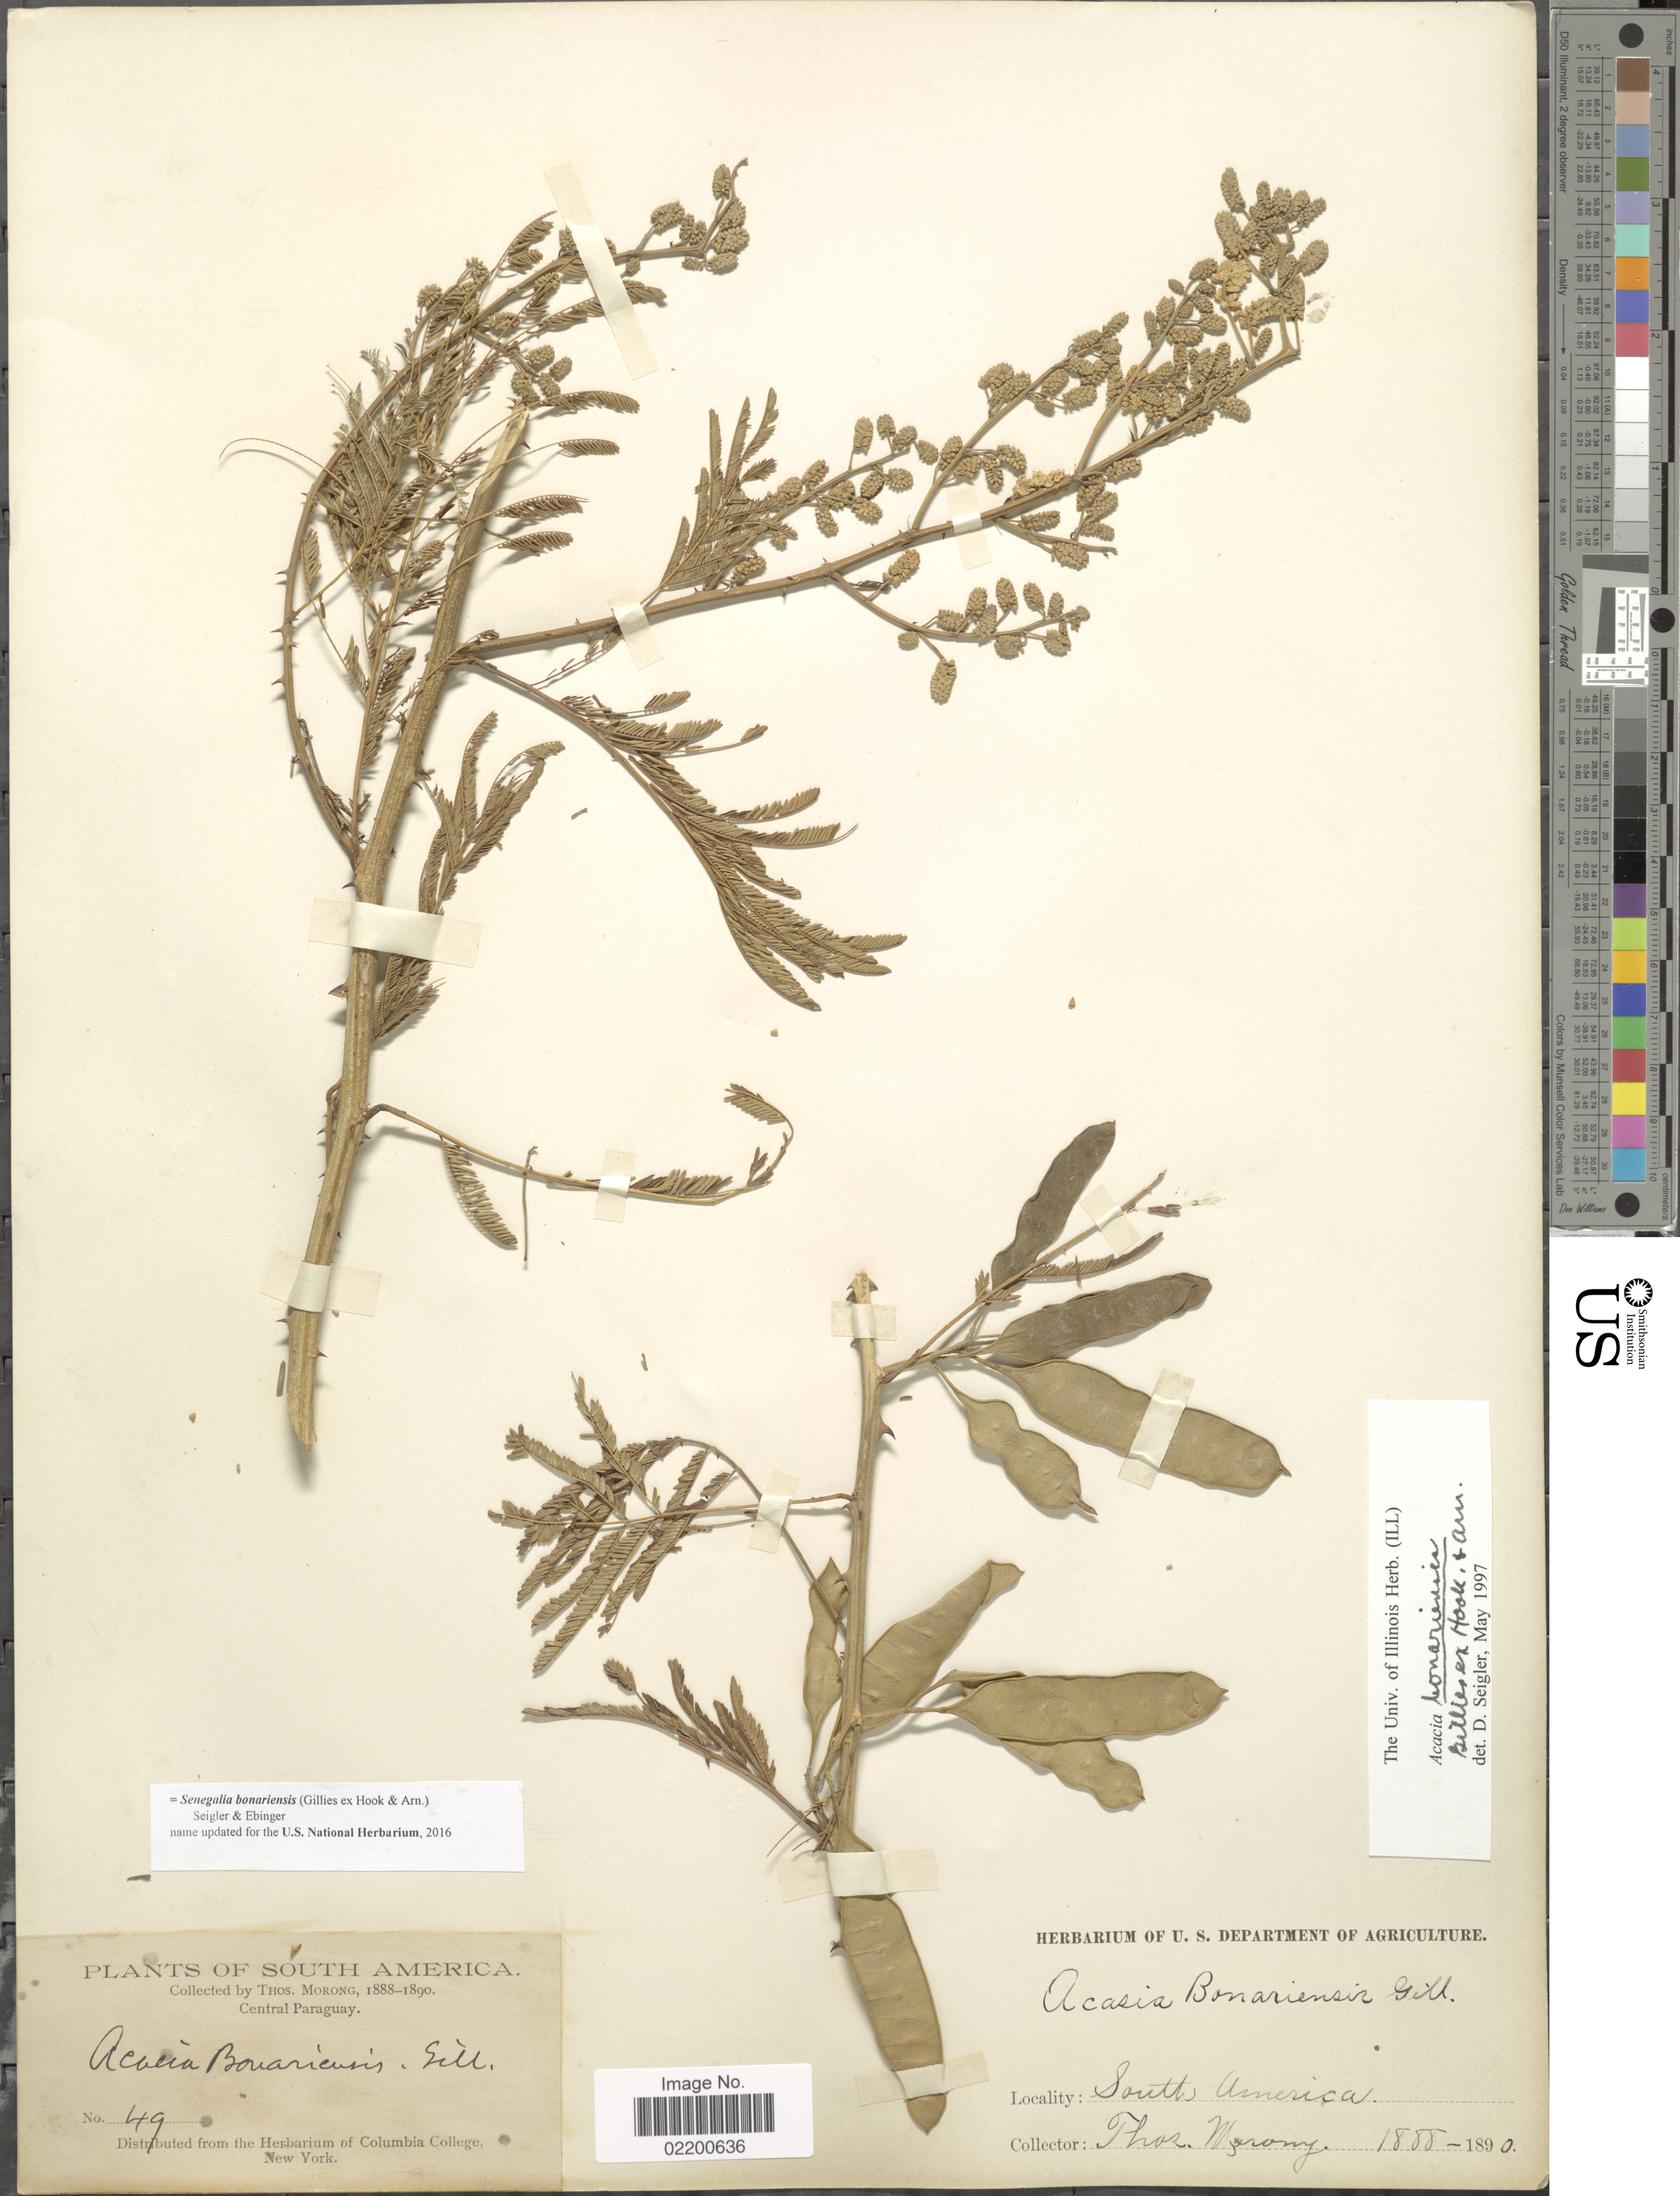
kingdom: Plantae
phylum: Tracheophyta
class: Magnoliopsida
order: Fabales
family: Fabaceae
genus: Senegalia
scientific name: Senegalia bonariensis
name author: (Gillies ex Hook. & Arn.) Seigler & Ebinger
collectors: ex herb. T. Morong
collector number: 49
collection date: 1888/1890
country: Paraguay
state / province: Central